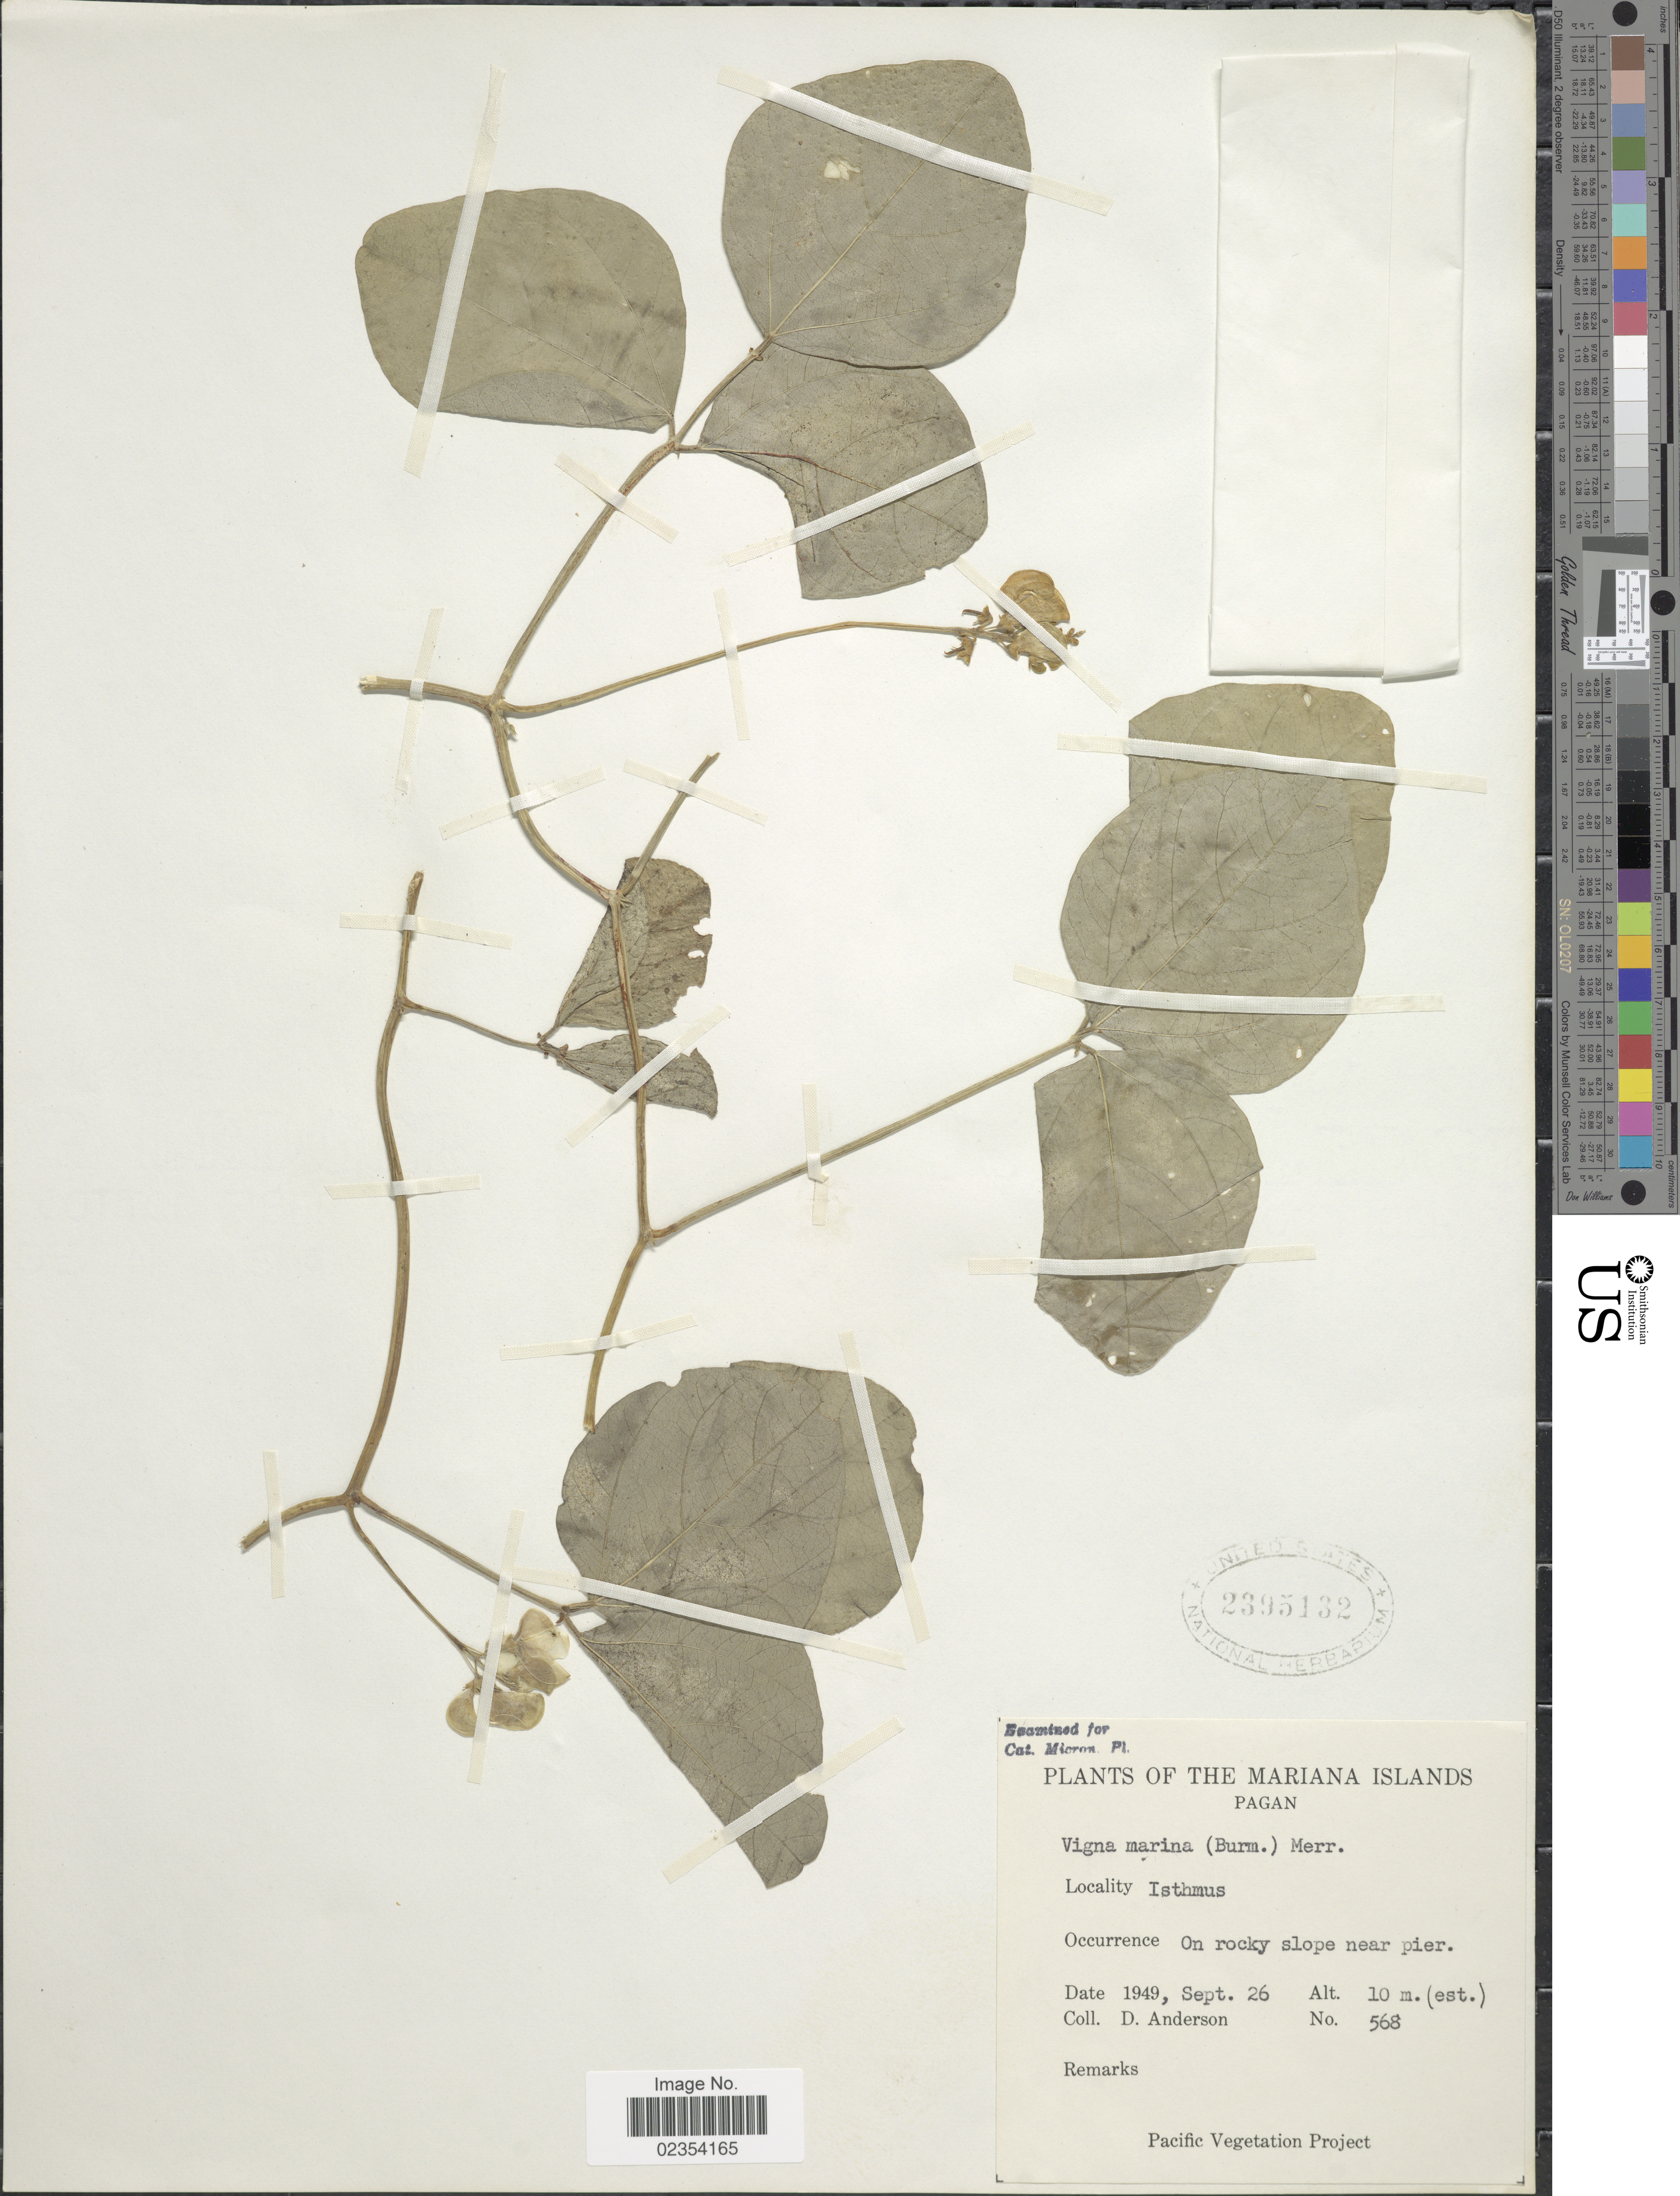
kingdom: Plantae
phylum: Tracheophyta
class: Magnoliopsida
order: Fabales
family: Fabaceae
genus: Vigna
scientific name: Vigna marina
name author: (Burm.) Merr.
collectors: D. Anderson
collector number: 568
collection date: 1949-09-26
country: Northern Mariana Islands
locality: The Mariana Islands, Pagan, Isthmus, on rocky slope near pier.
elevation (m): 10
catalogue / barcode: US 2395132